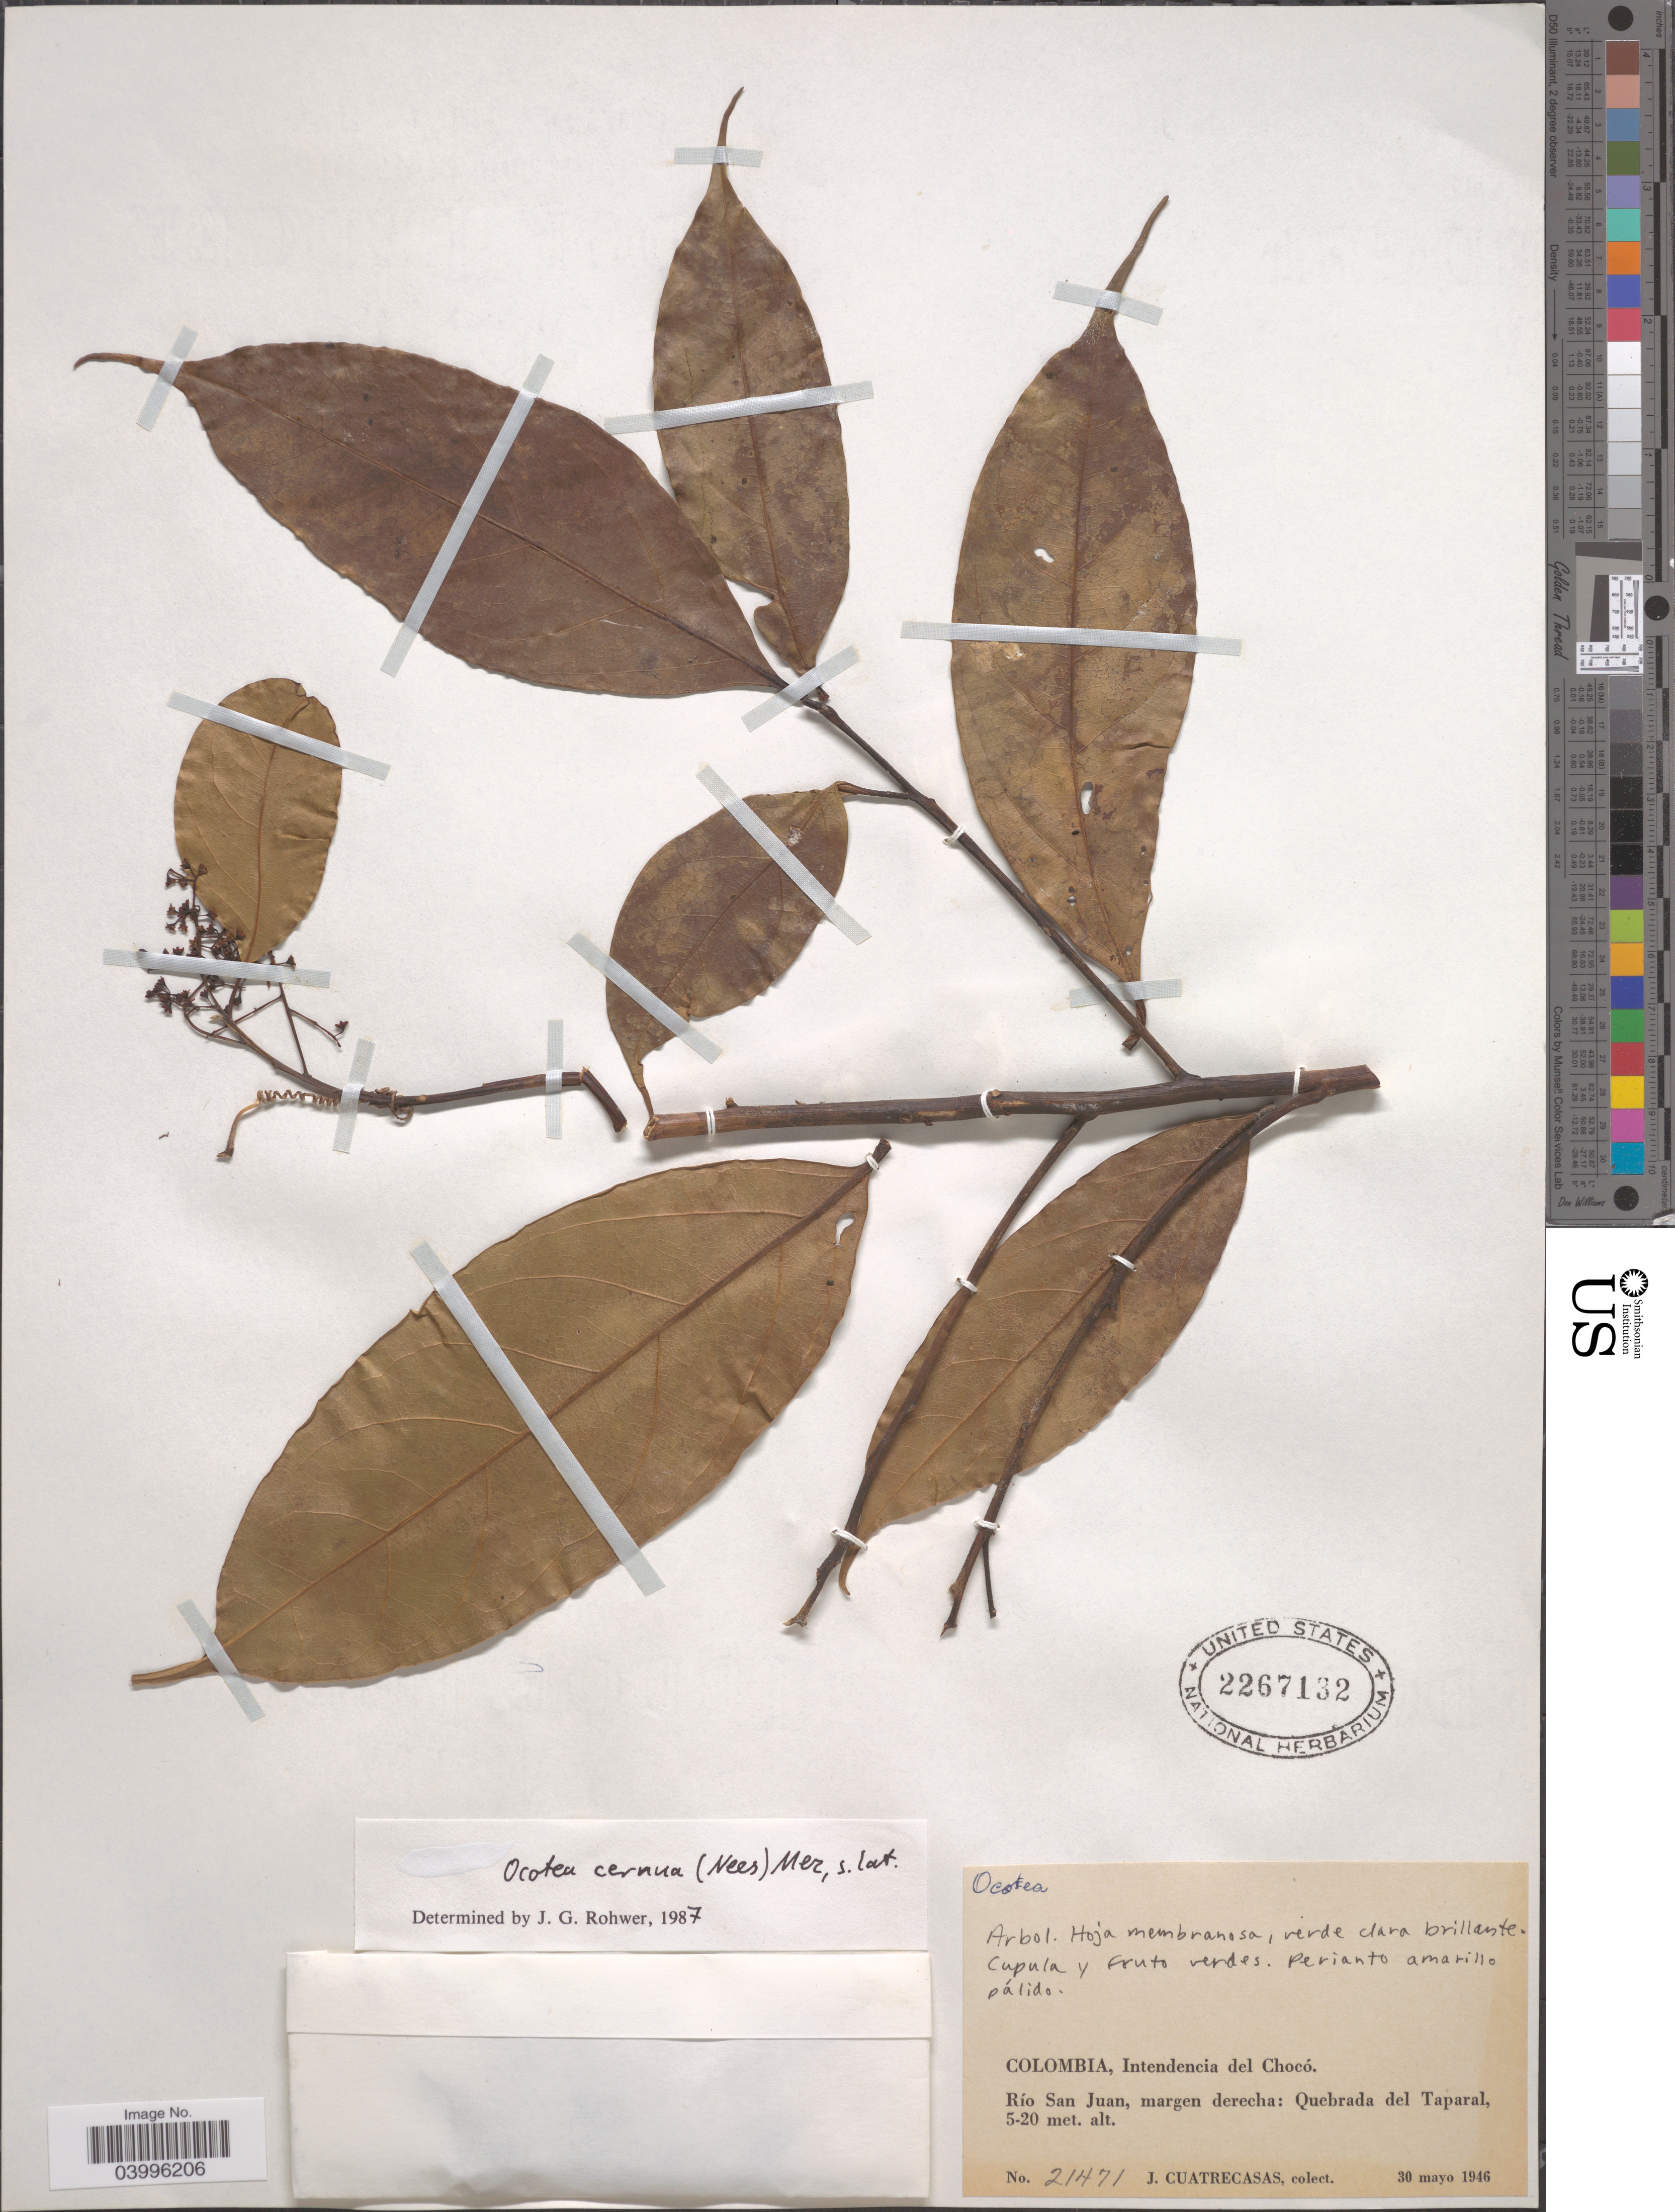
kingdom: Plantae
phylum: Tracheophyta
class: Magnoliopsida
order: Laurales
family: Lauraceae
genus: Ocotea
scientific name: Ocotea cernua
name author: (Nees) Mez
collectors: J. Cuatrecasas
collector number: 21471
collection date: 1946-05-30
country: Colombia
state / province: Chocó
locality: Intendencia del Chocó. Río San Juan, margen derecha: Quebrada del Taparal.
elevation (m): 5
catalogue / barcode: US 2267132